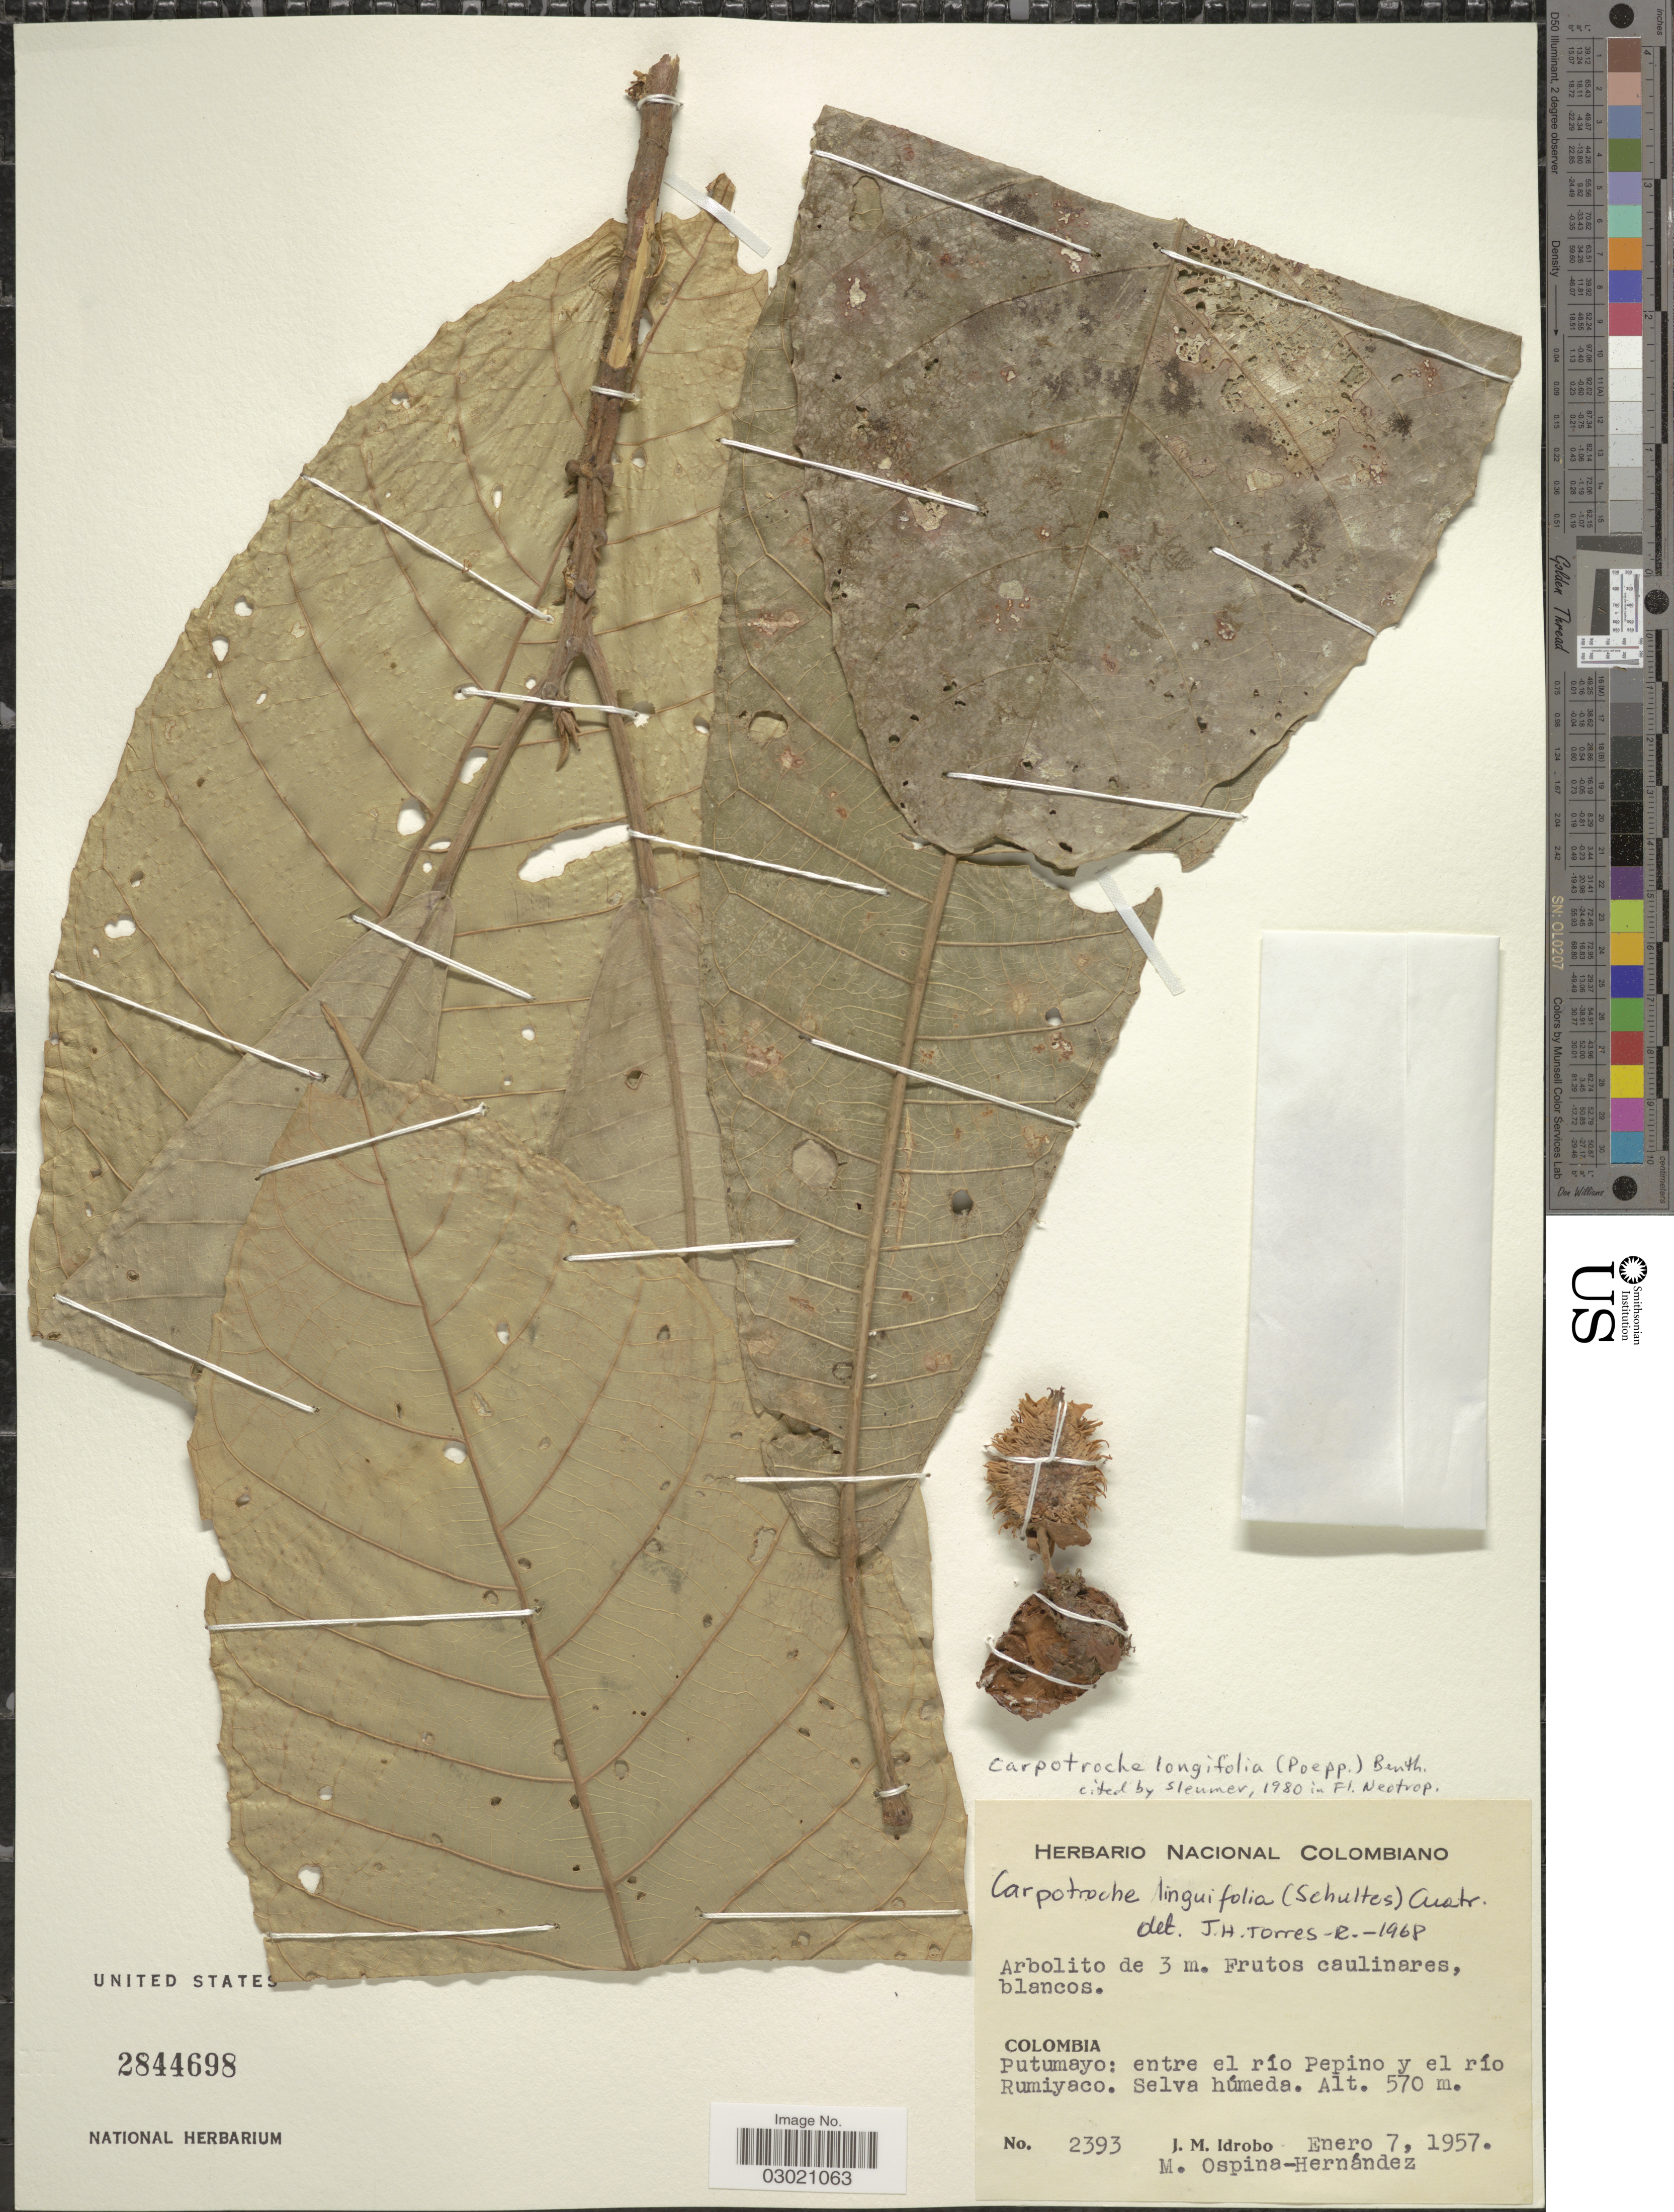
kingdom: Plantae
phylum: Tracheophyta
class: Magnoliopsida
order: Malpighiales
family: Achariaceae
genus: Carpotroche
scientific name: Carpotroche longifolia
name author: (Poepp.) Benth.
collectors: J. M. Idrobo & M. Ospina Hernandez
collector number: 2393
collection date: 1957-01-07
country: Colombia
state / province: Putumayo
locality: Entre el río Pepino y el río Rumiyaco.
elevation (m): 570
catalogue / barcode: US 2844698